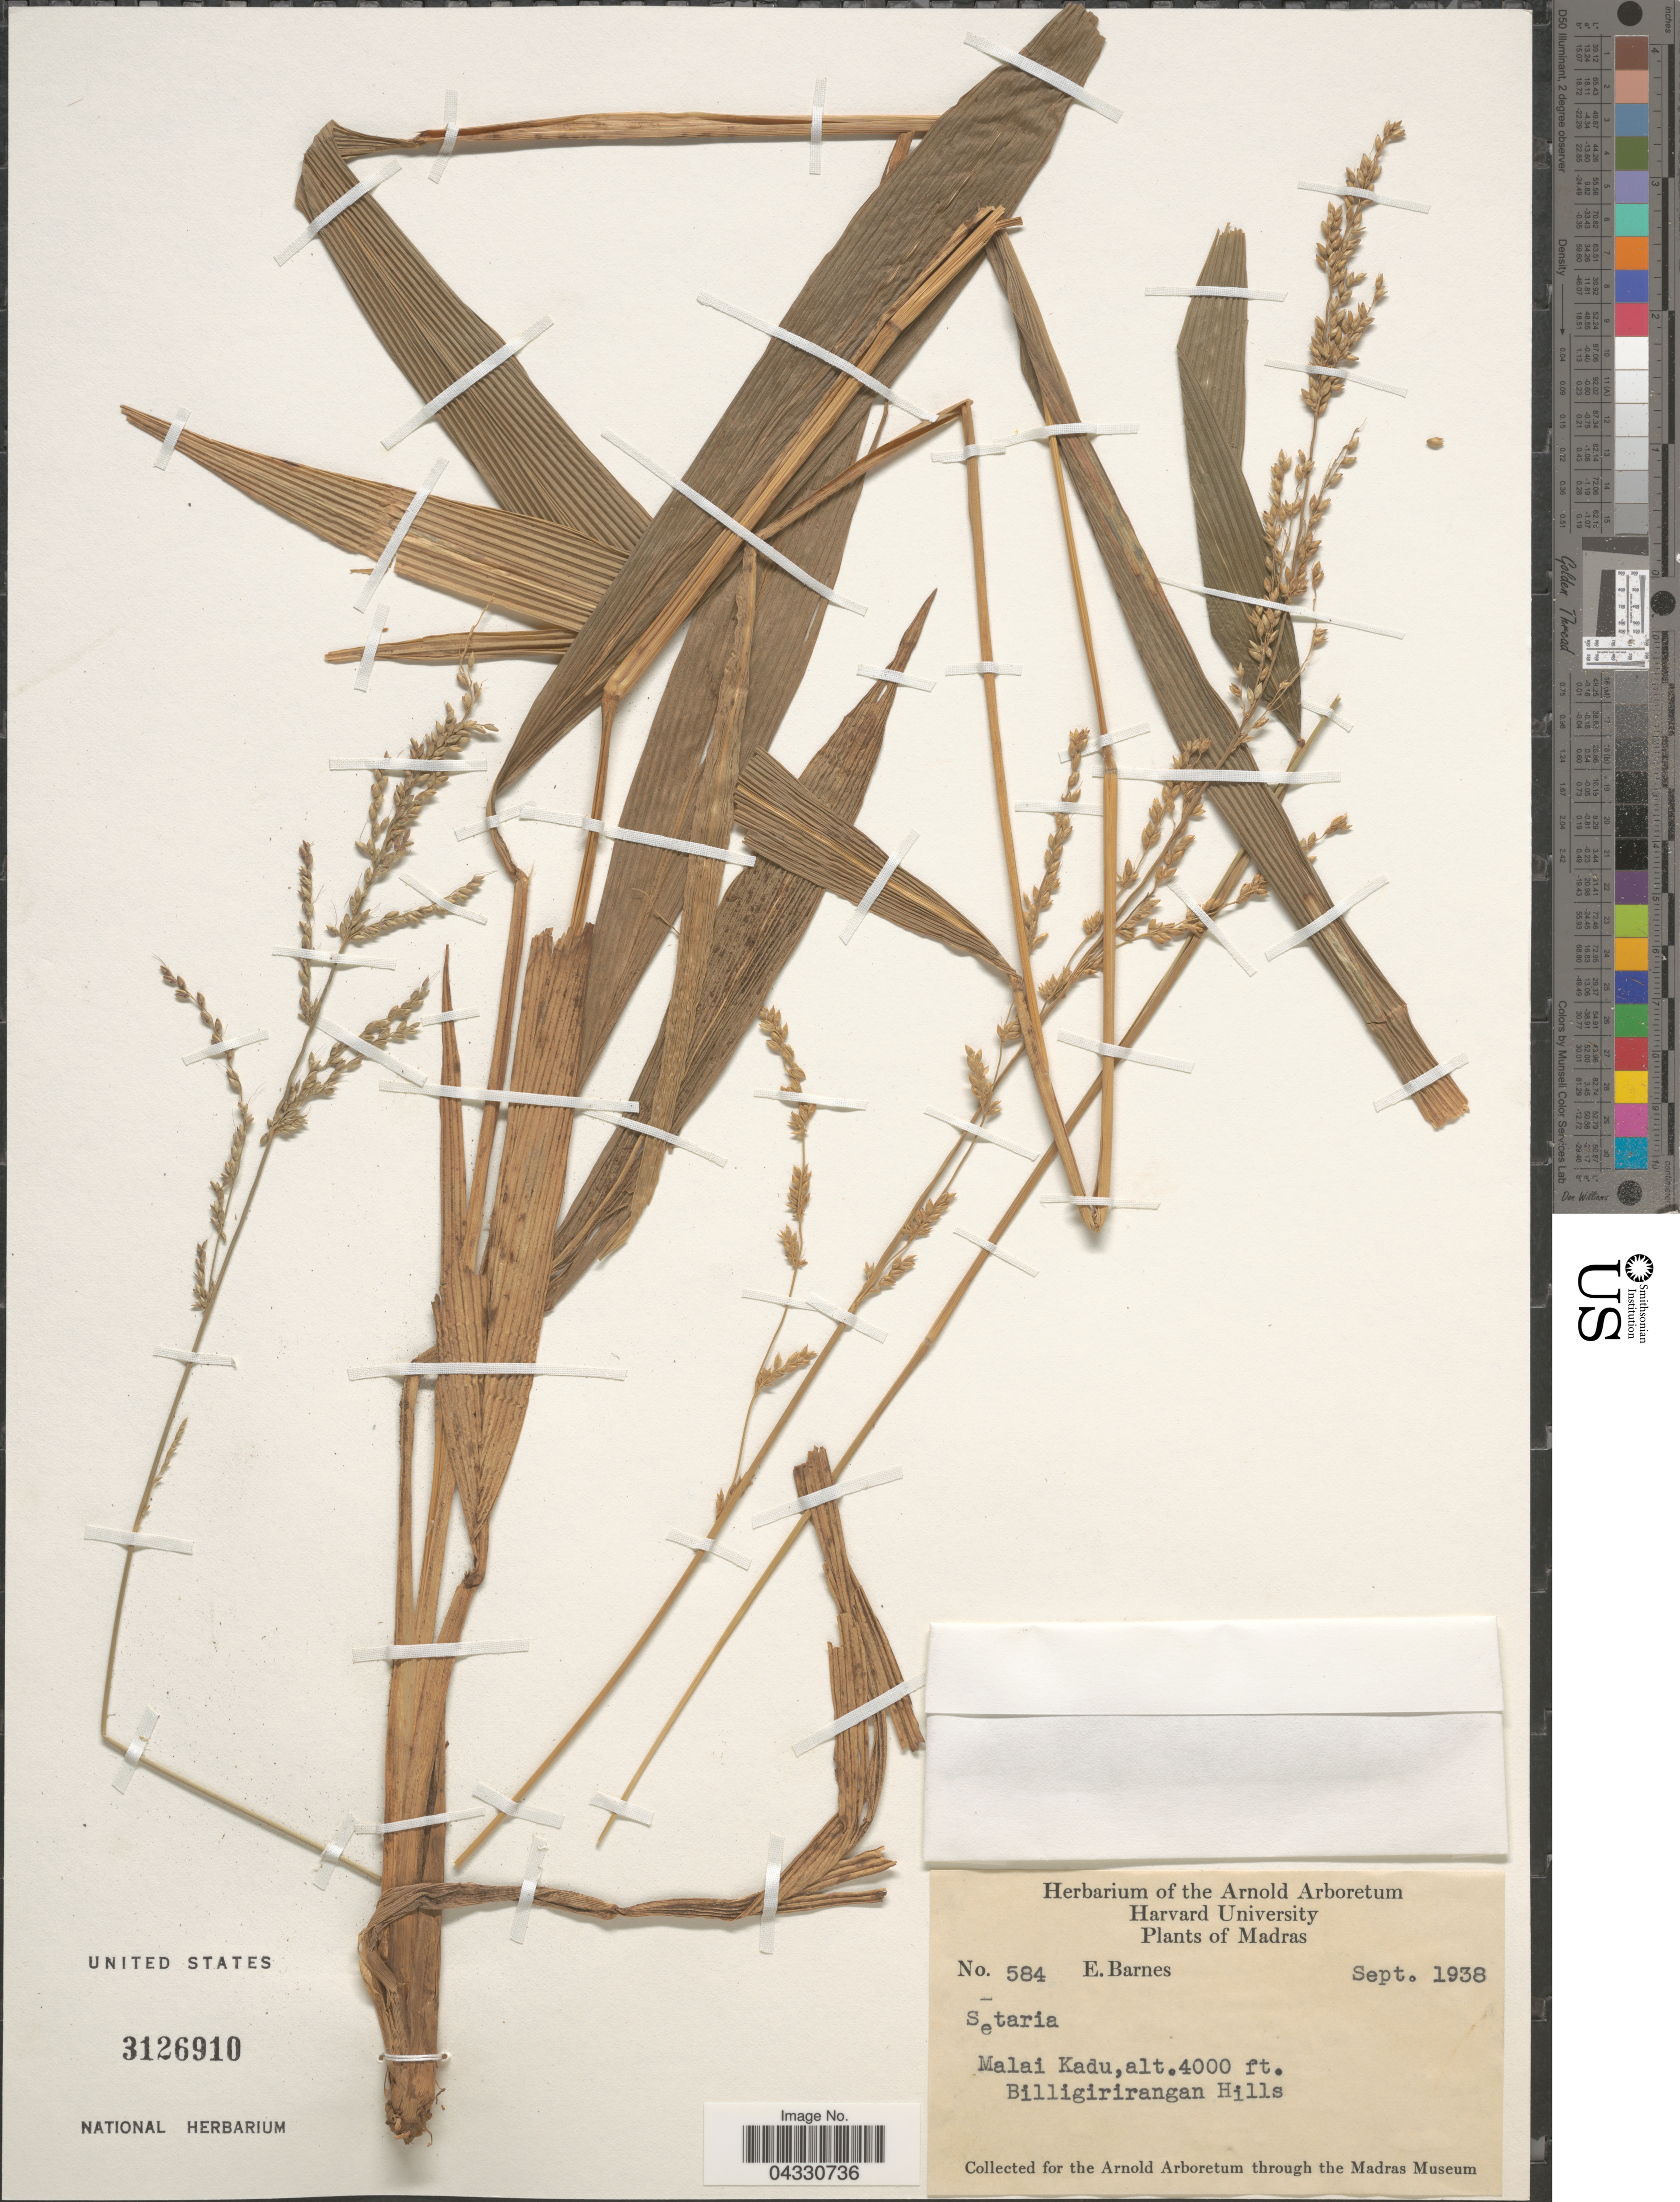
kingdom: Plantae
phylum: Tracheophyta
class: Liliopsida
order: Poales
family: Poaceae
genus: Setaria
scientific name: Setaria sp.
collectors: E. Barnes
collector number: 584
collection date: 1938-09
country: India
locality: Madras. Malai Kadu. Billigirirangan Hills.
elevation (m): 1219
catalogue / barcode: US 3126910